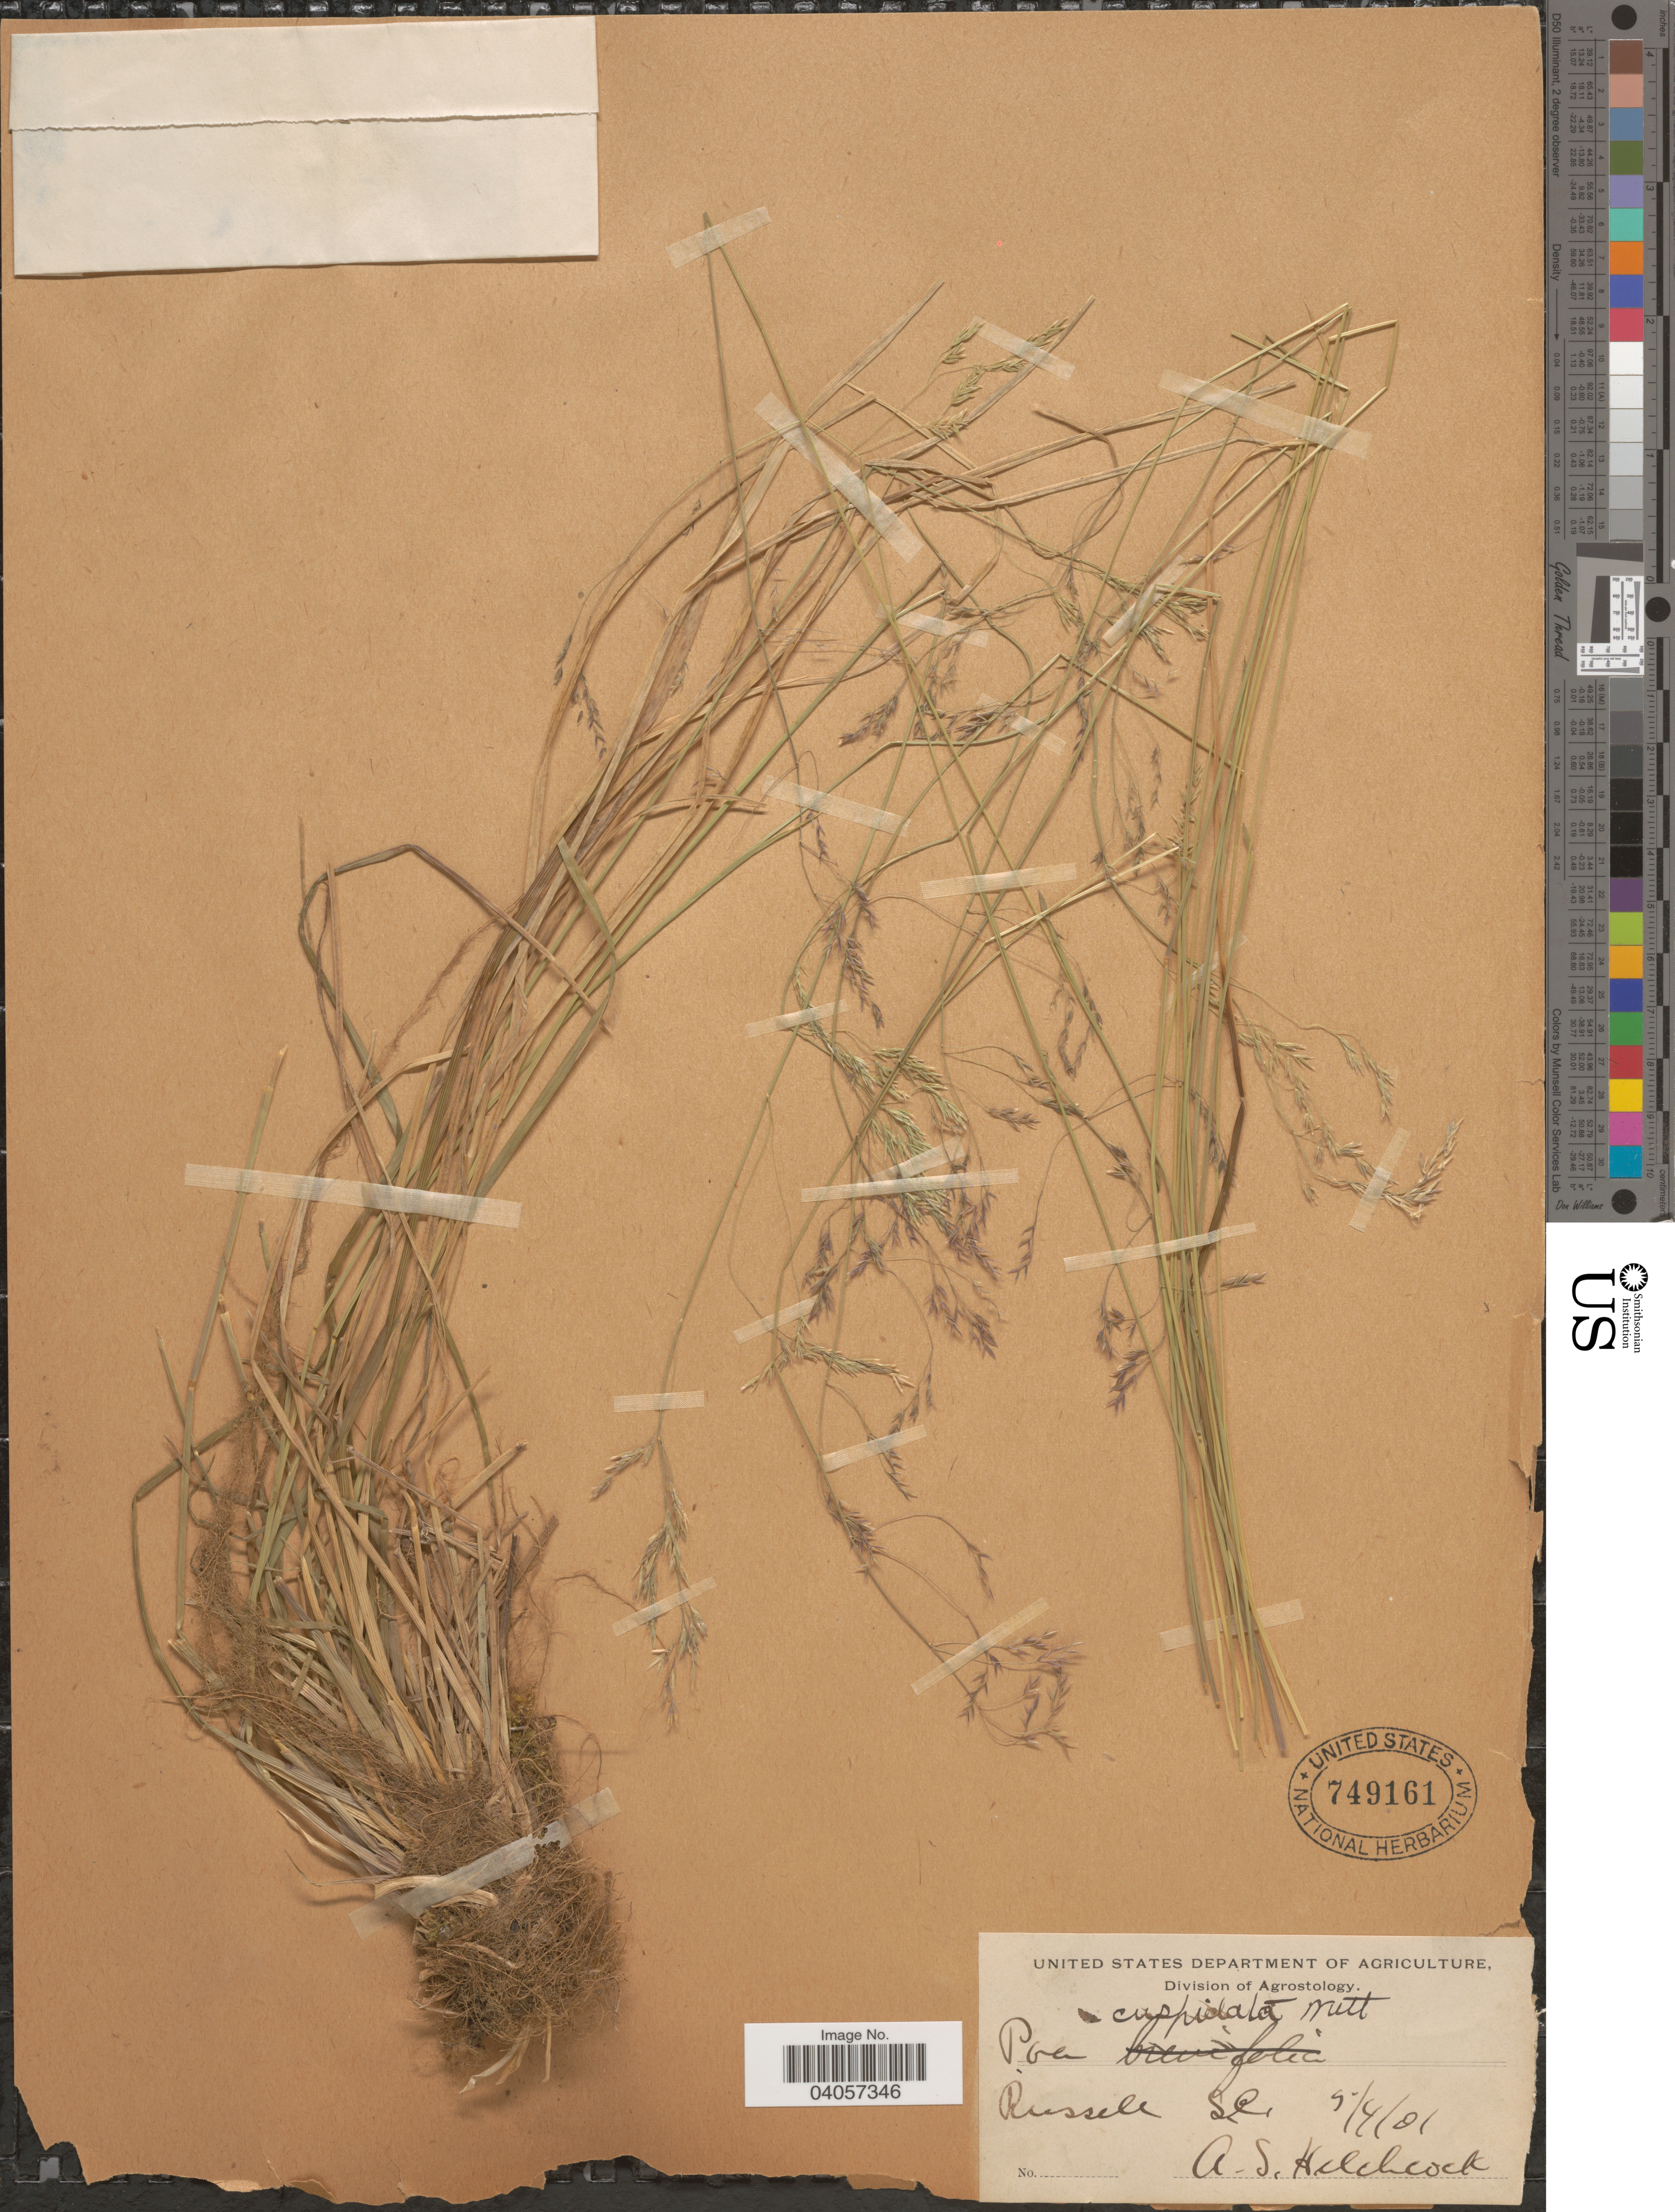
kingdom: Plantae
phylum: Tracheophyta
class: Liliopsida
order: Poales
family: Poaceae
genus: Poa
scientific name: Poa cuspidata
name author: Nutt.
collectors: A. S. Hitchcock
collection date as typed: Transcribed d/m/y: 4/5/1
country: United States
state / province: South Carolina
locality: Russell.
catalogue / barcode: US 749161